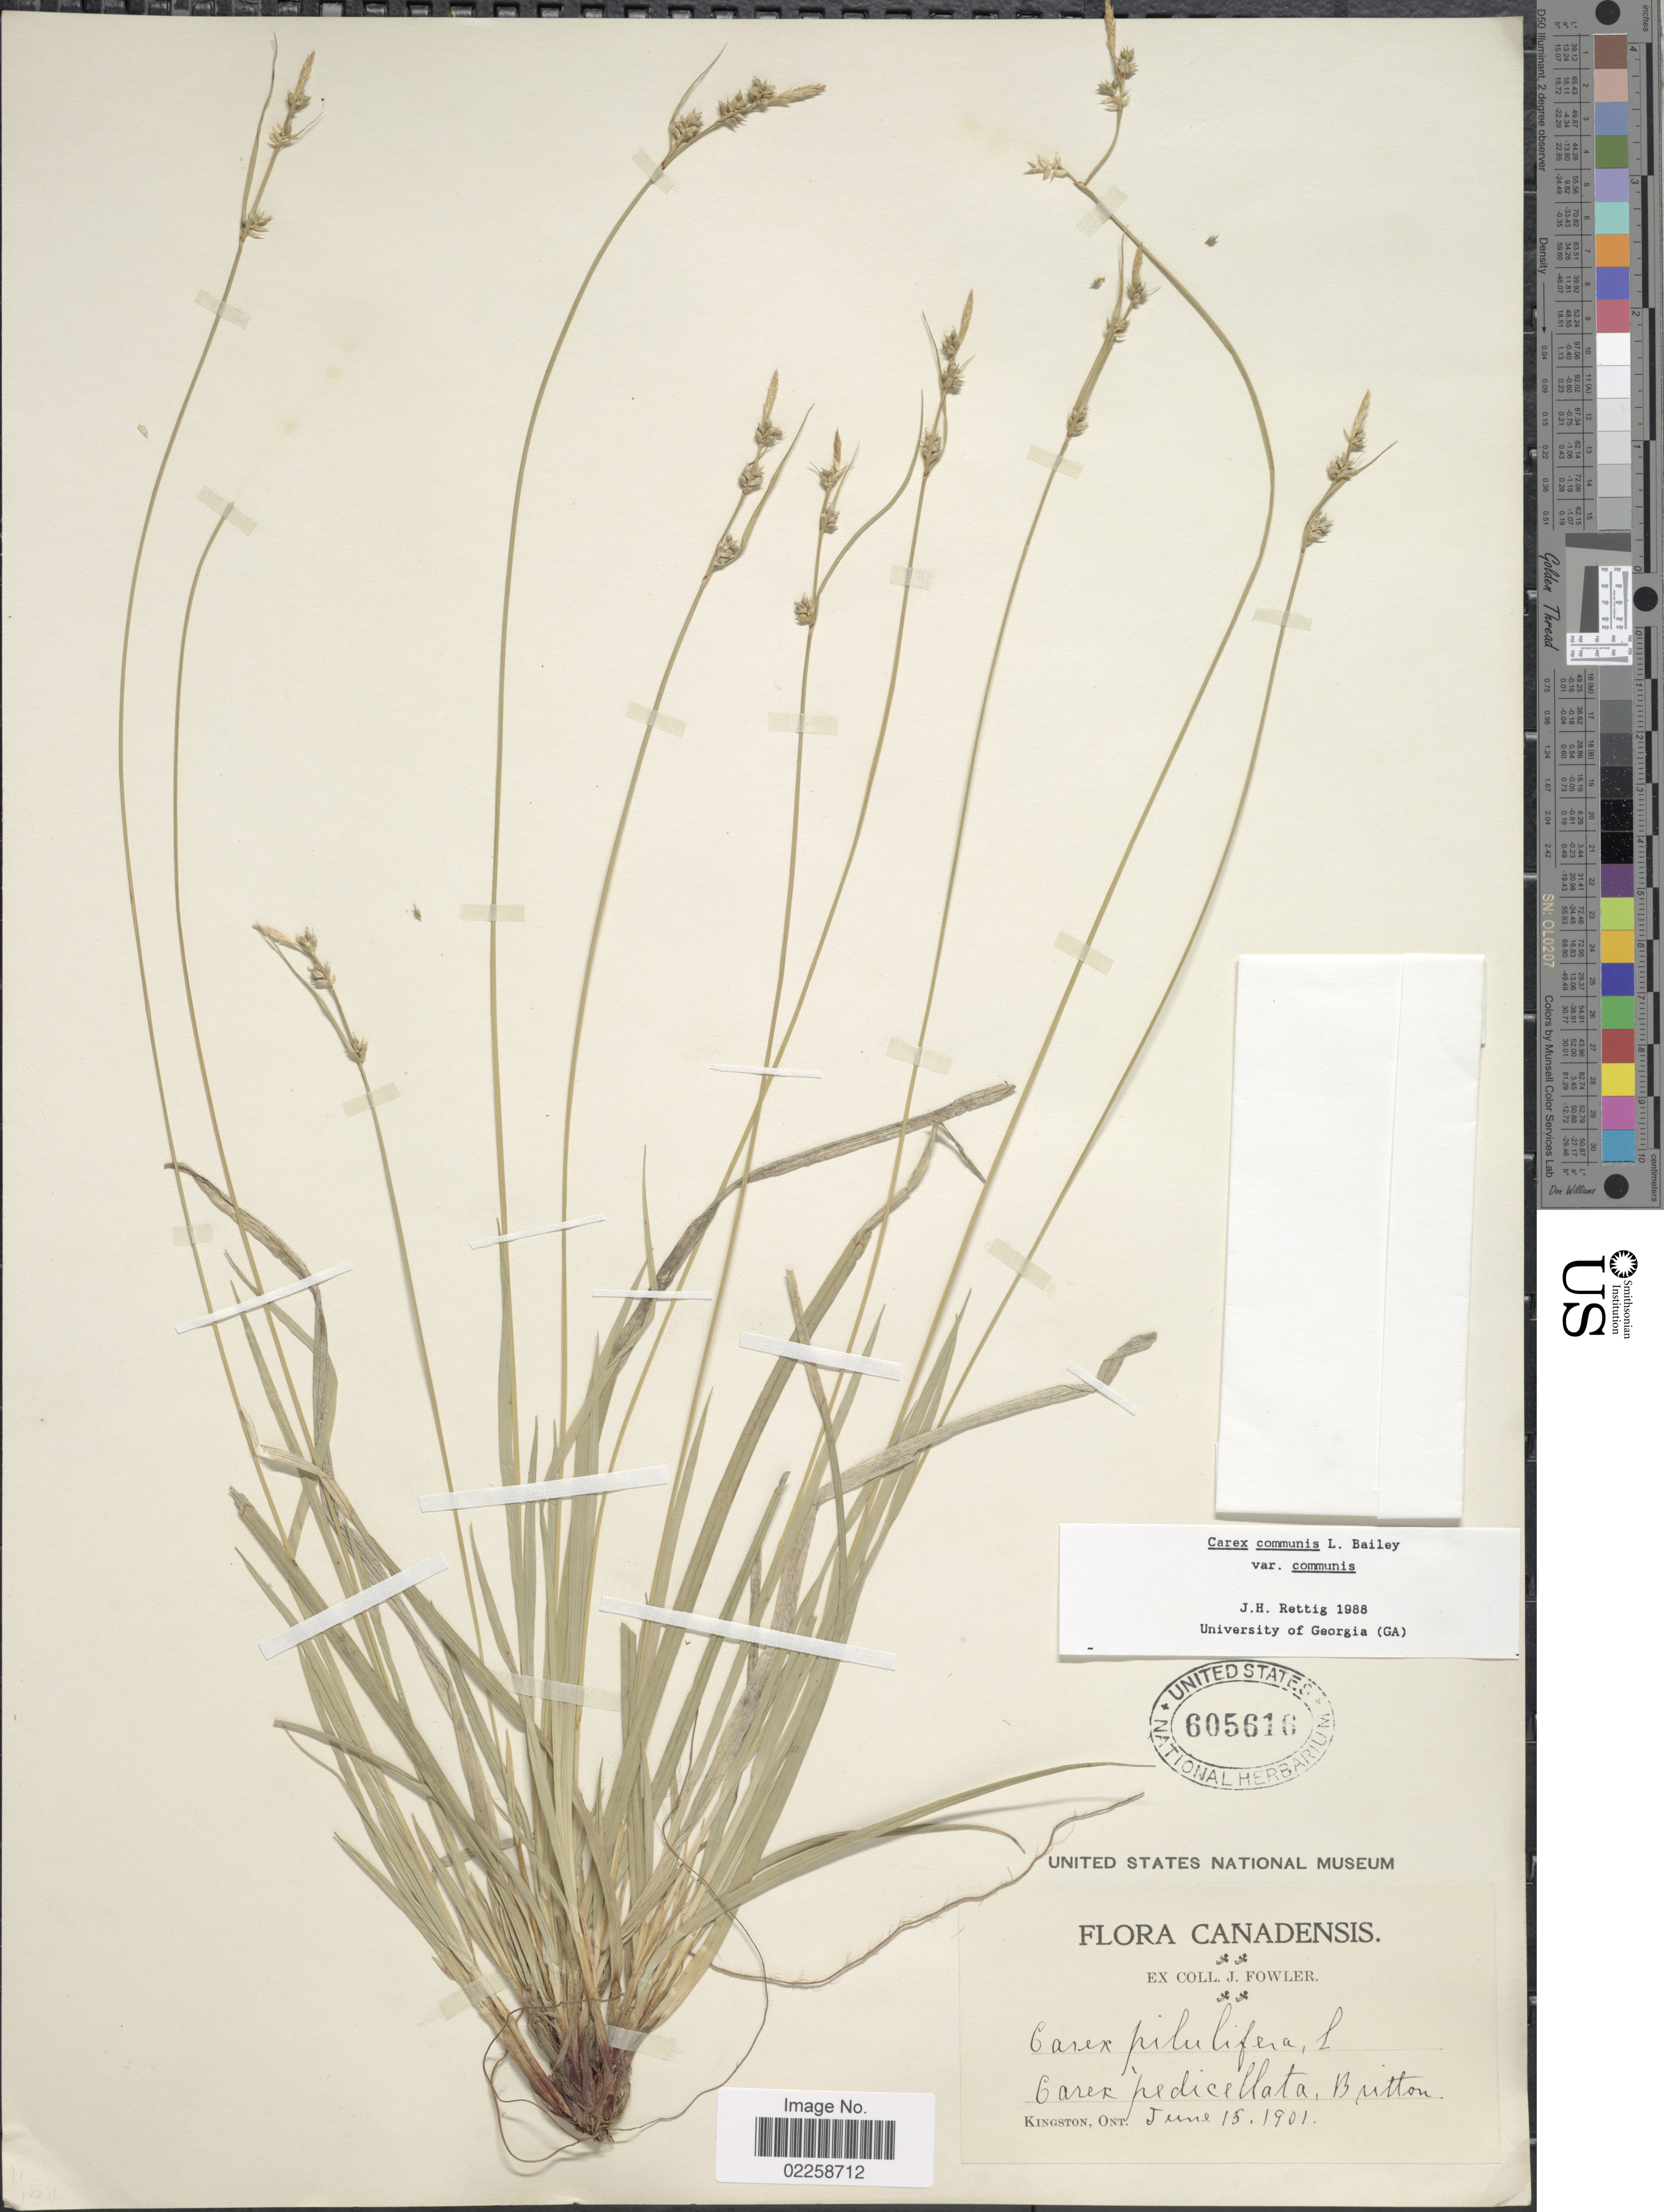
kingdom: Plantae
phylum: Tracheophyta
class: Liliopsida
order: Poales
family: Cyperaceae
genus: Carex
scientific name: Carex communis var. communis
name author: L.H. Bailey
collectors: J. P. Fowler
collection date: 1901-06-15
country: Canada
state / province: Ontario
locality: Kingston, Ont.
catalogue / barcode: US 605616